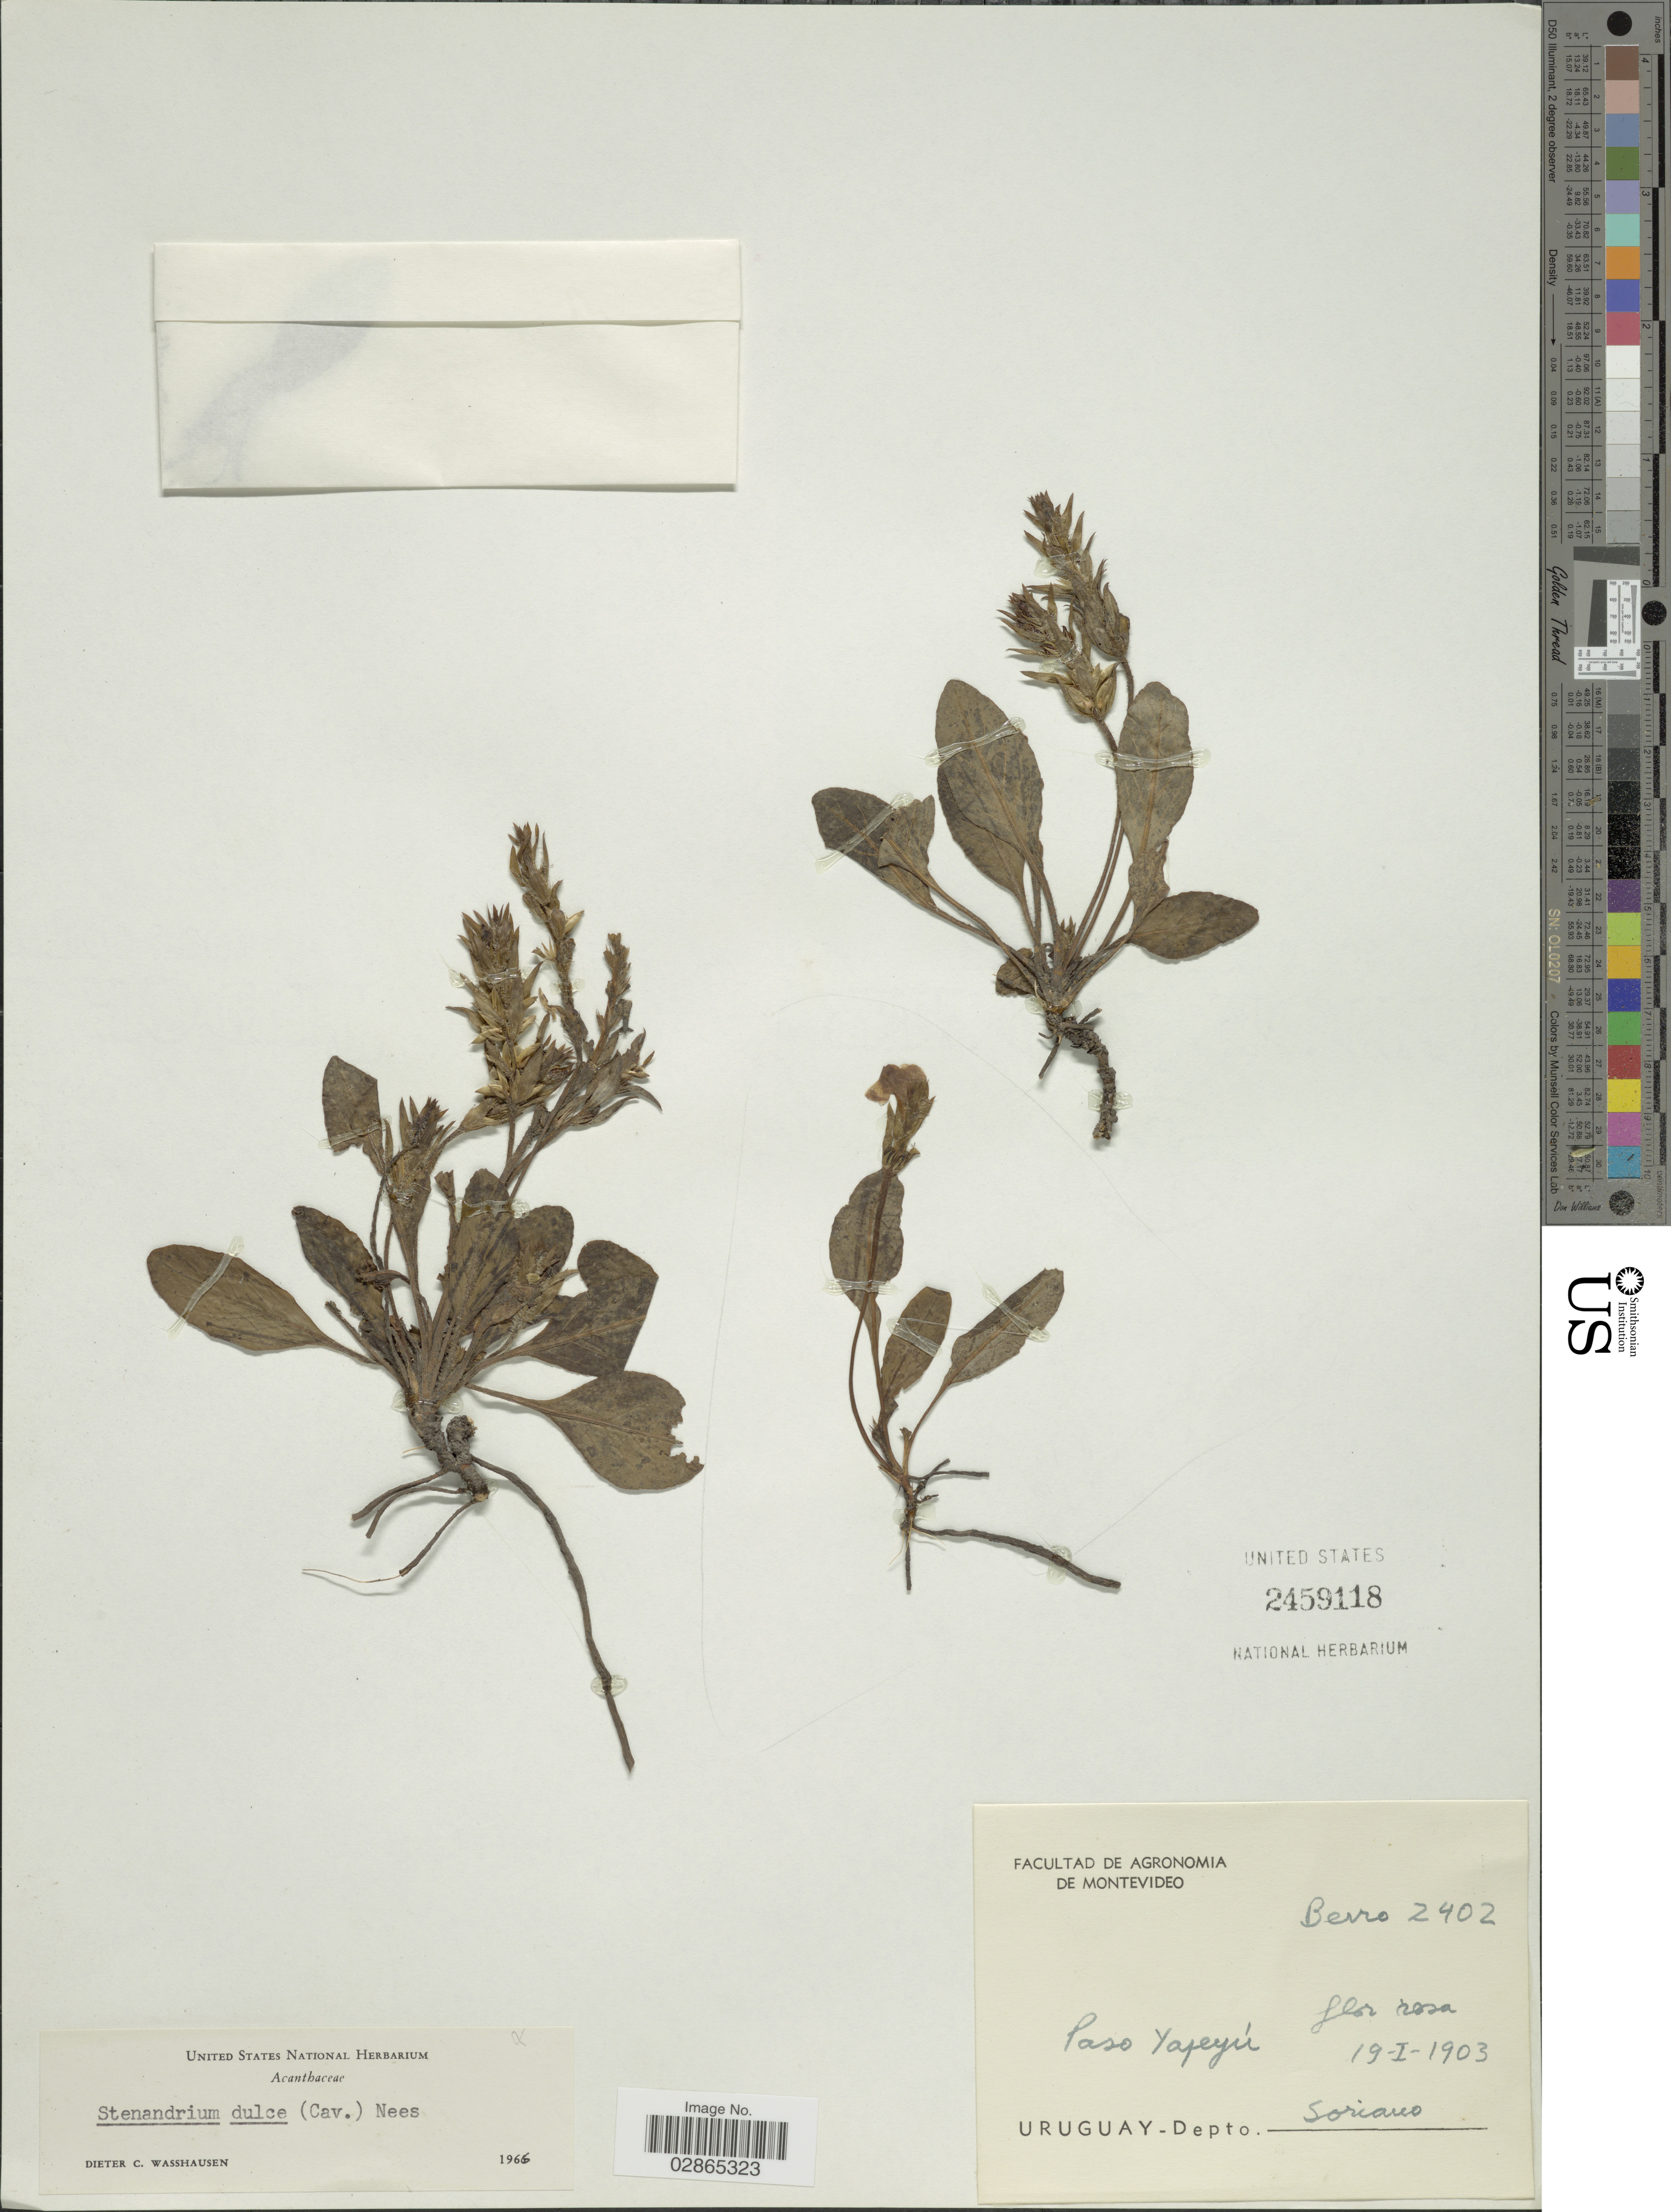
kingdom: Plantae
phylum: Tracheophyta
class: Magnoliopsida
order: Lamiales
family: Acanthaceae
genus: Stenandrium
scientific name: Stenandrium dulce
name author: (Cav.) Nees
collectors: Berro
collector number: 2402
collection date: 1903-01-19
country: Uruguay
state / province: Soriano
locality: Paso Yapeyú, Depto. Soriano.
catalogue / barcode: US 2459118